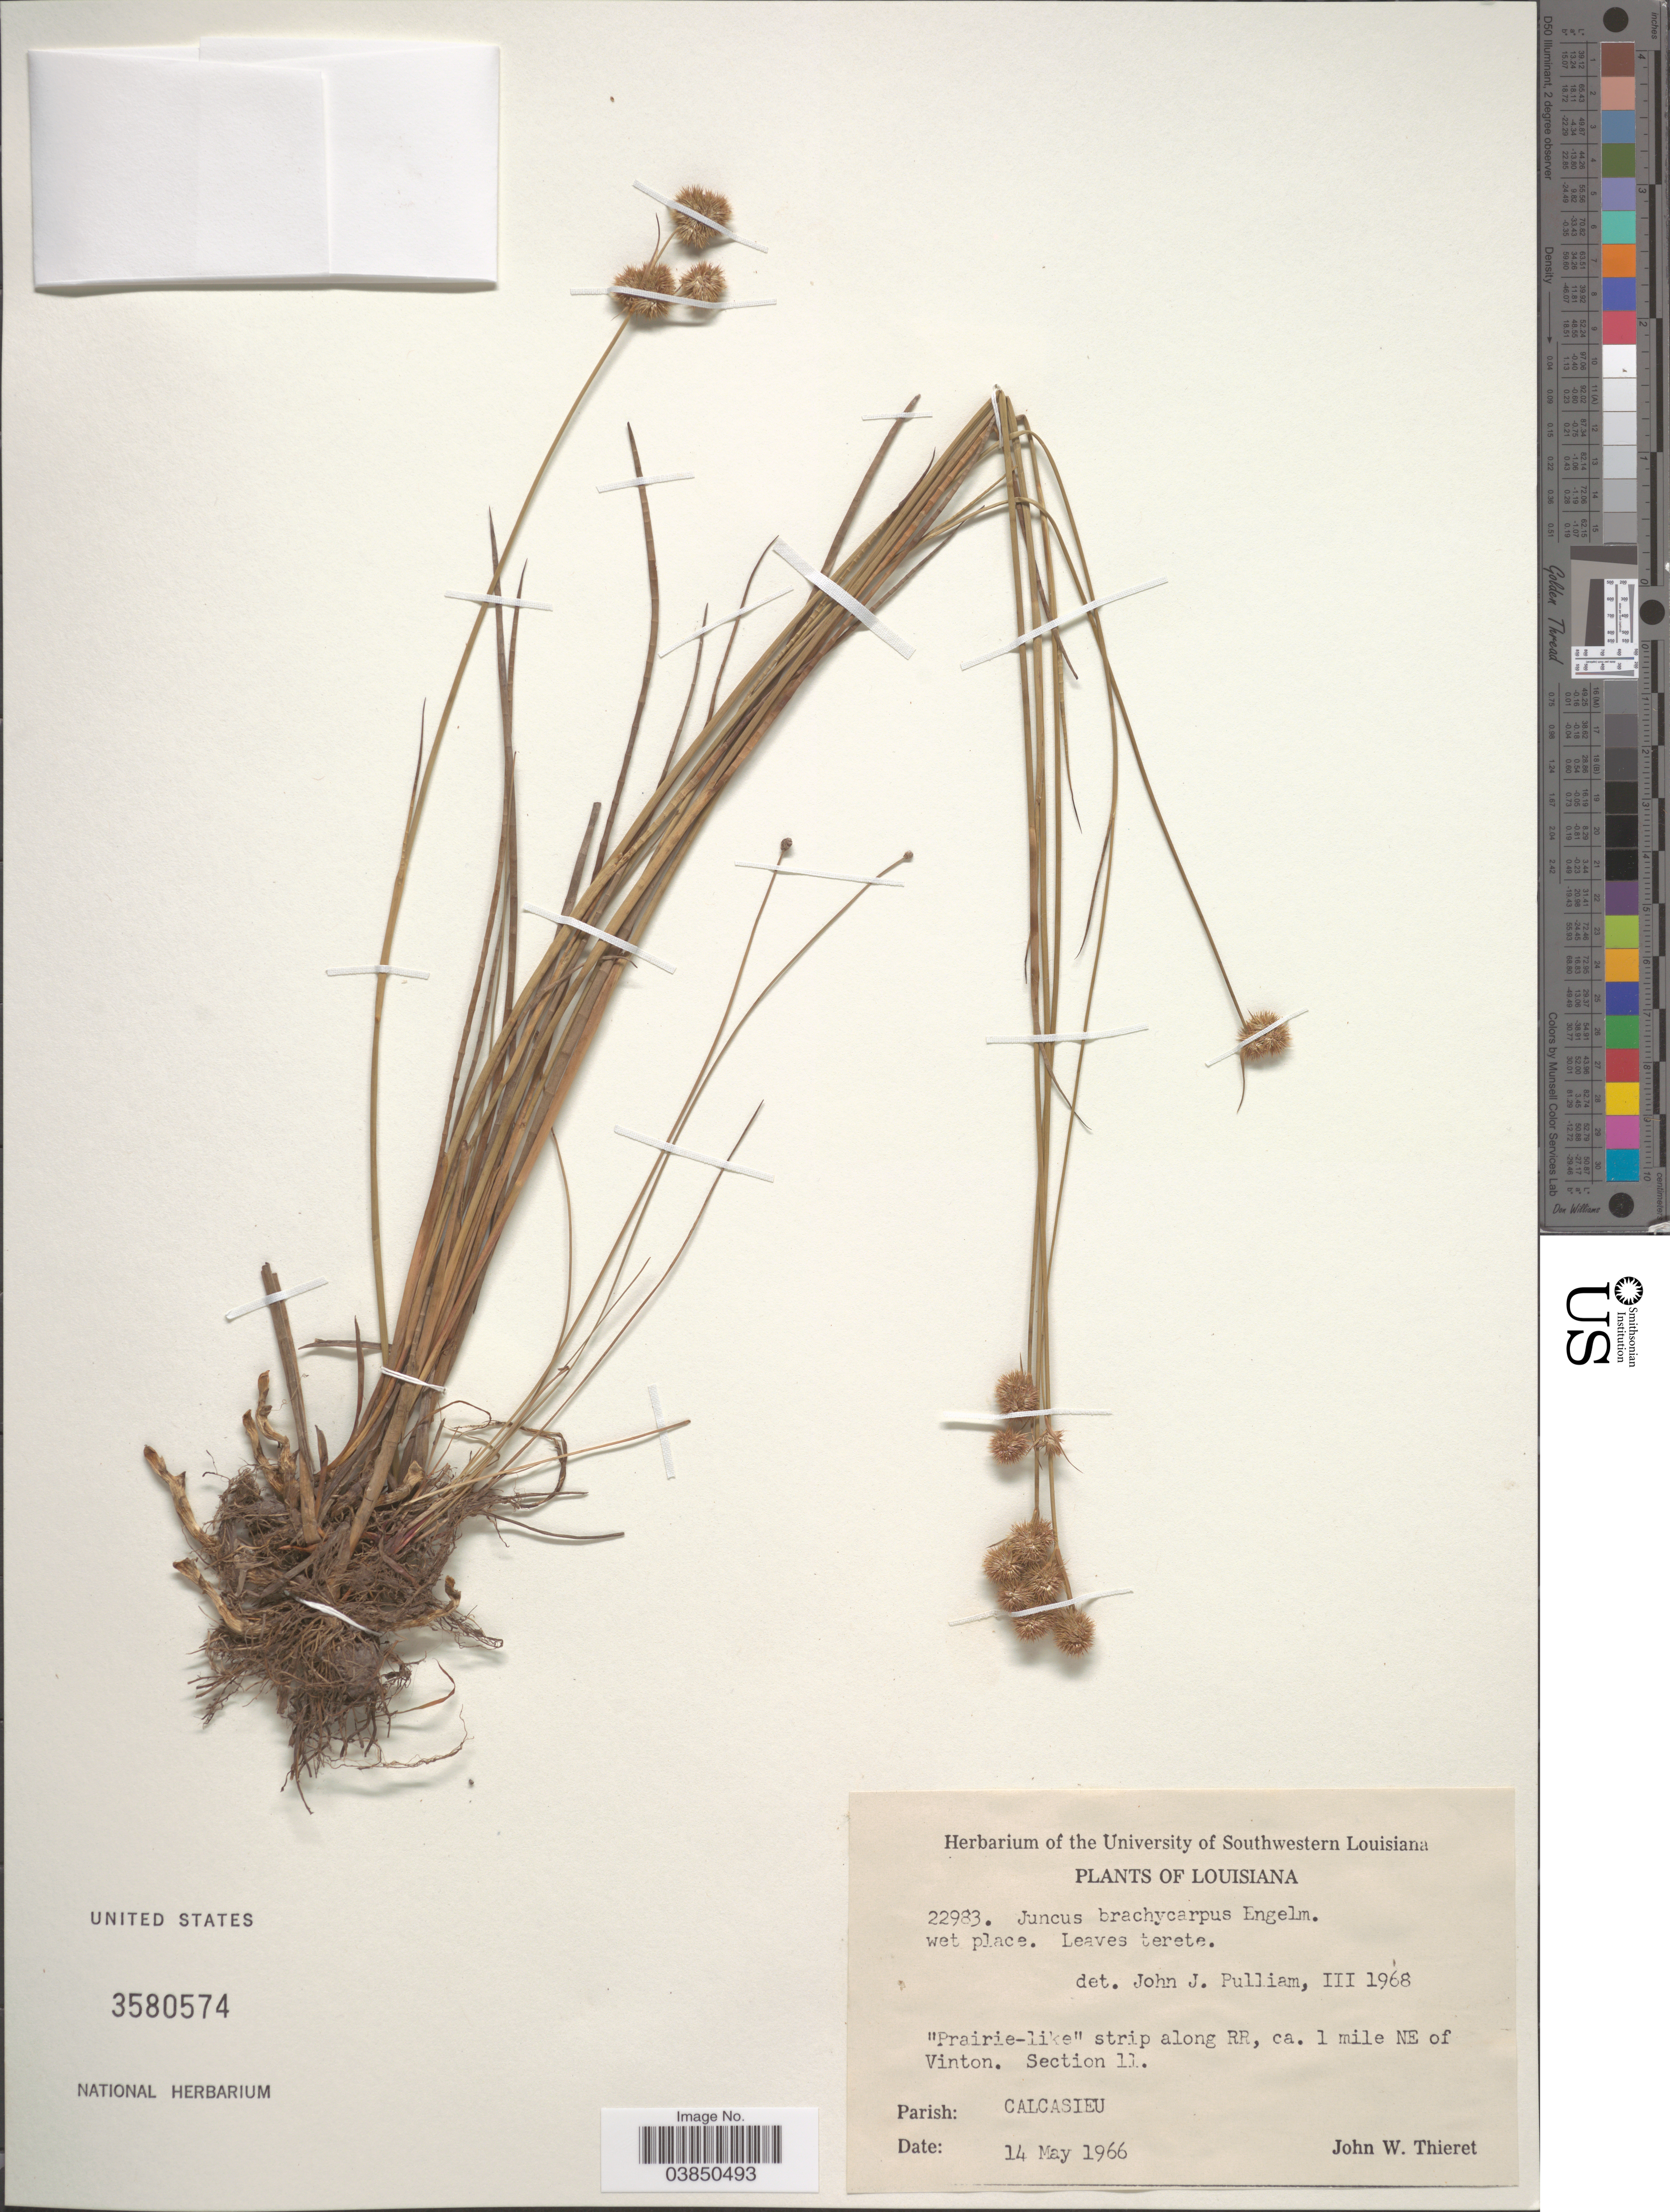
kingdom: Plantae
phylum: Tracheophyta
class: Liliopsida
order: Poales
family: Juncaceae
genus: Juncus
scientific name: Juncus brachycarpus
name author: Engelm.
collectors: J. W. Thieret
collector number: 22983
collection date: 1966-05-14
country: United States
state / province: Louisiana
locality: Prairie-like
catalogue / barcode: US 3580574